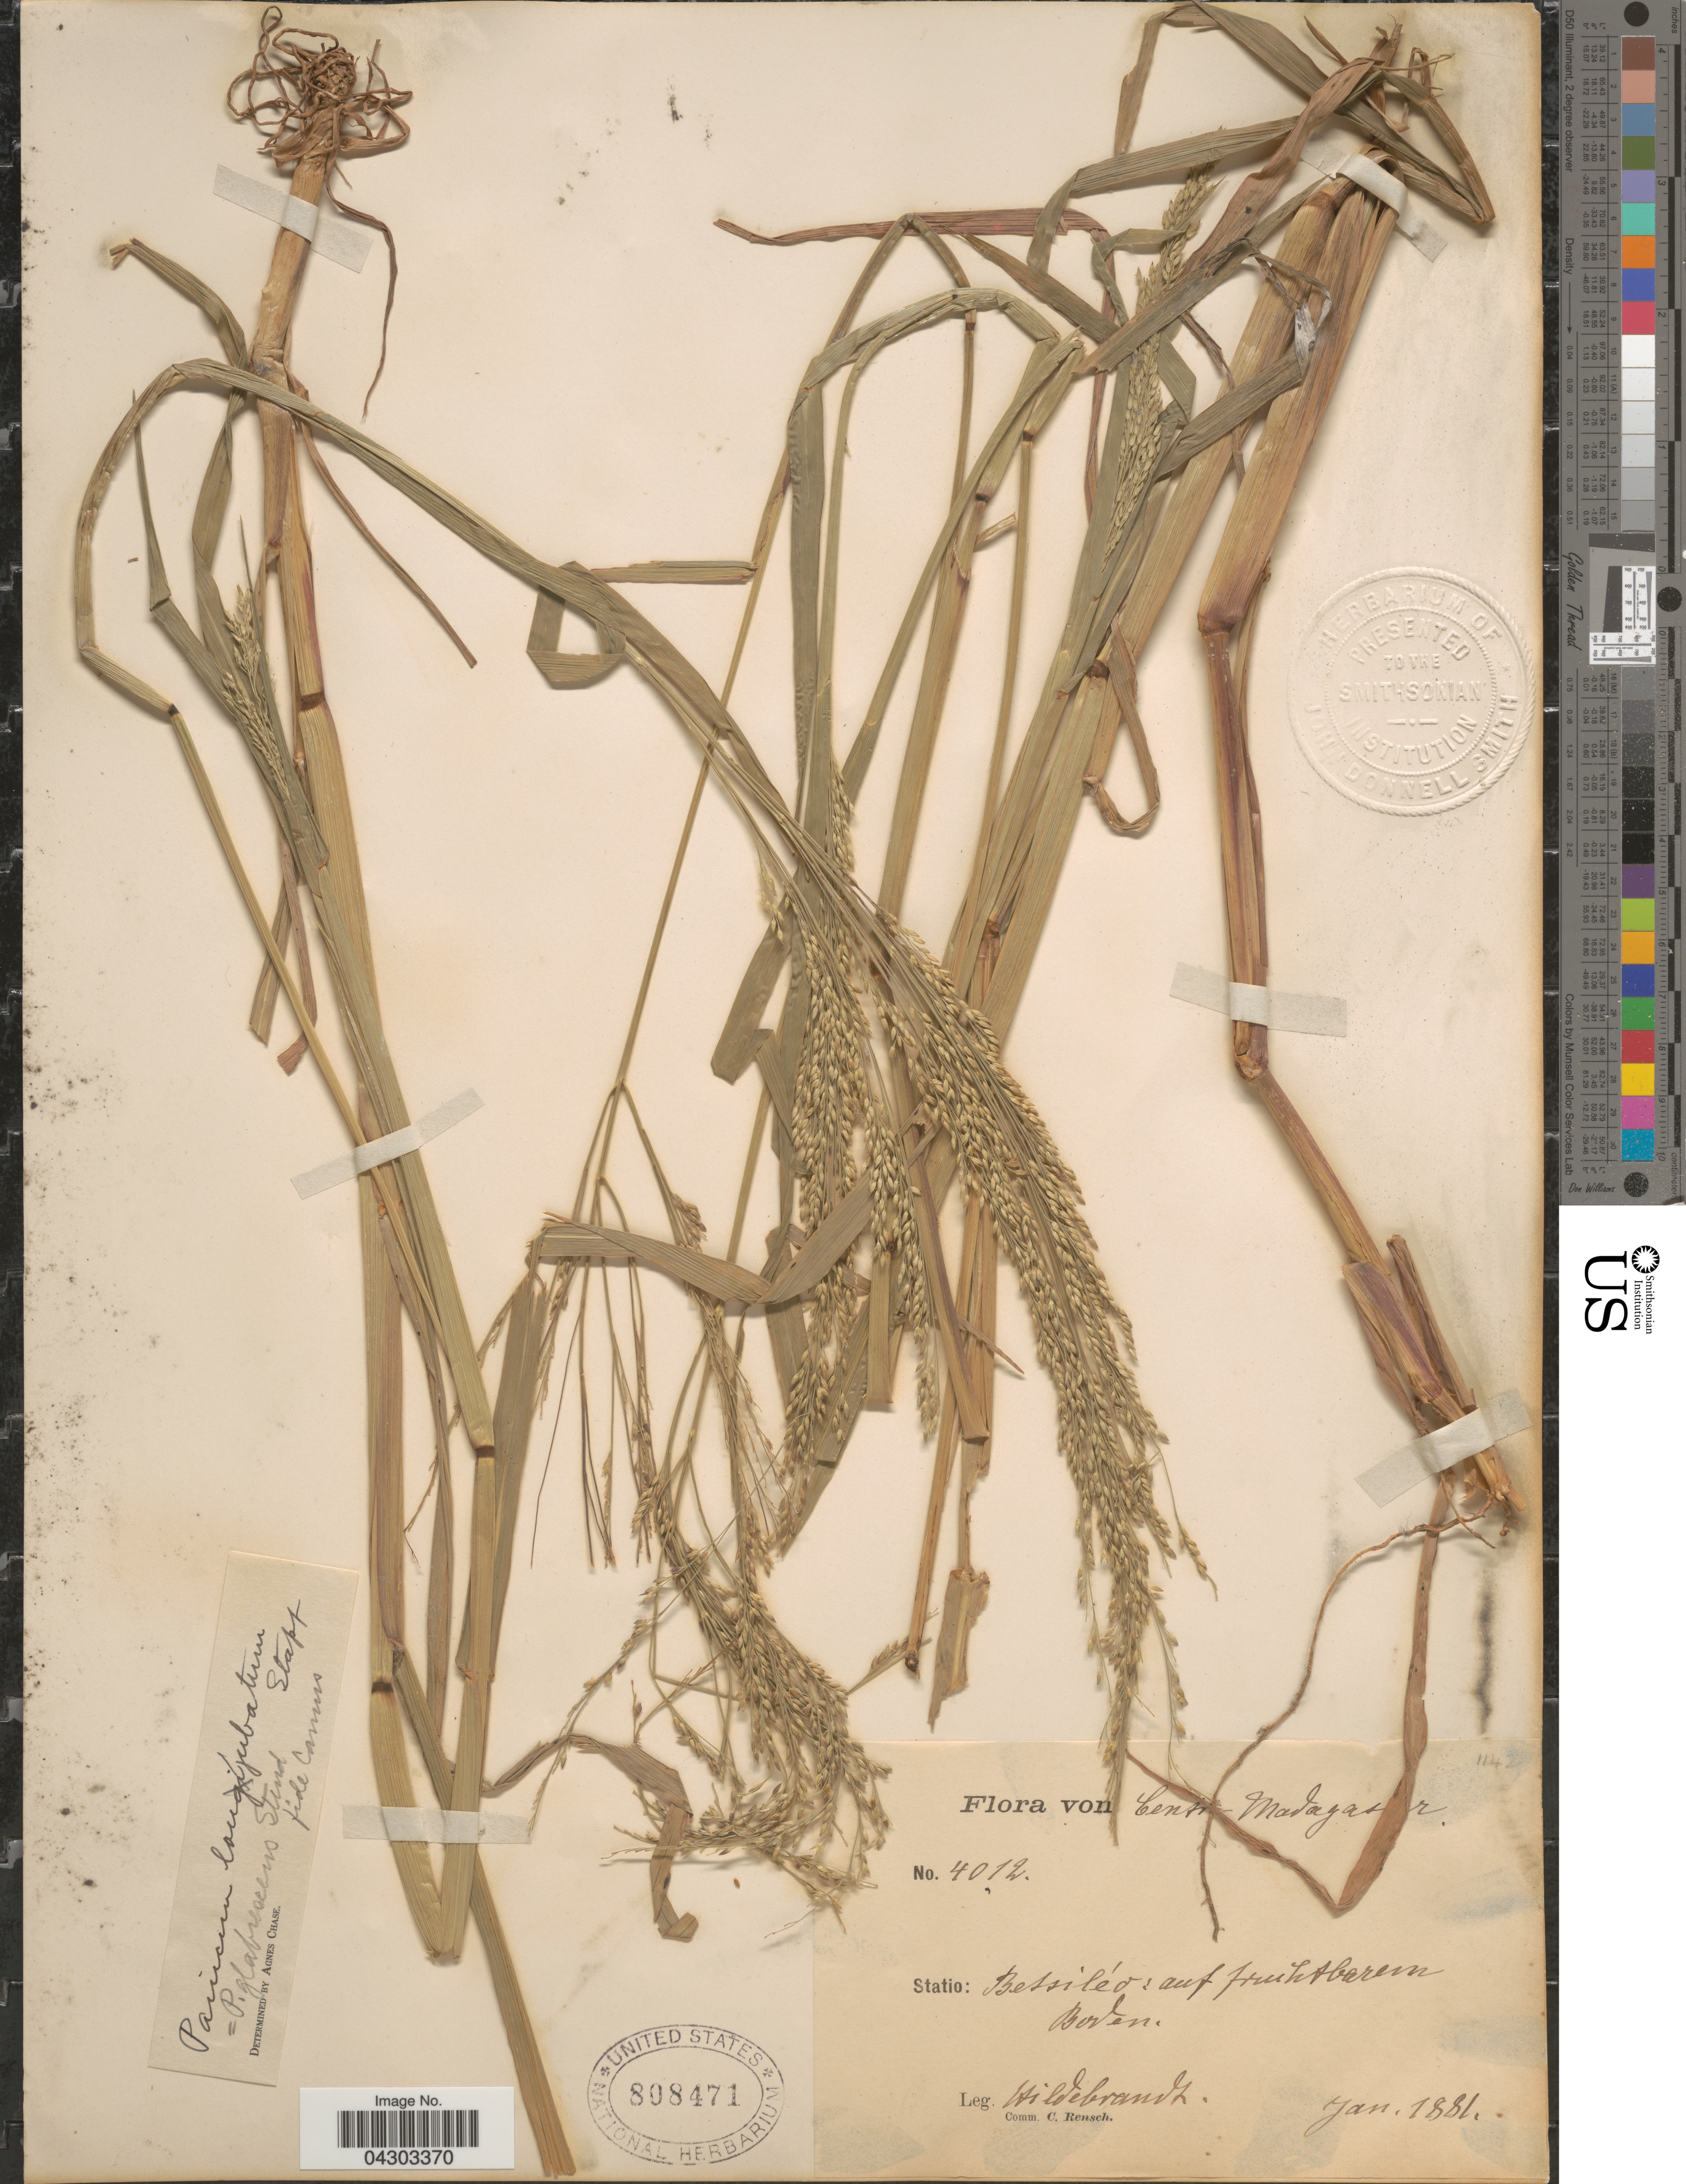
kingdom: Plantae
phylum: Tracheophyta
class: Liliopsida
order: Poales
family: Poaceae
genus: Panicum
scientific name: Panicum antidotale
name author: Retz.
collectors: J. Hildebrandt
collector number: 4012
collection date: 1881-01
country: Madagascar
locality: Statio: Betsiléo; auf fruchtbaren Boden.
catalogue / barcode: US 808471